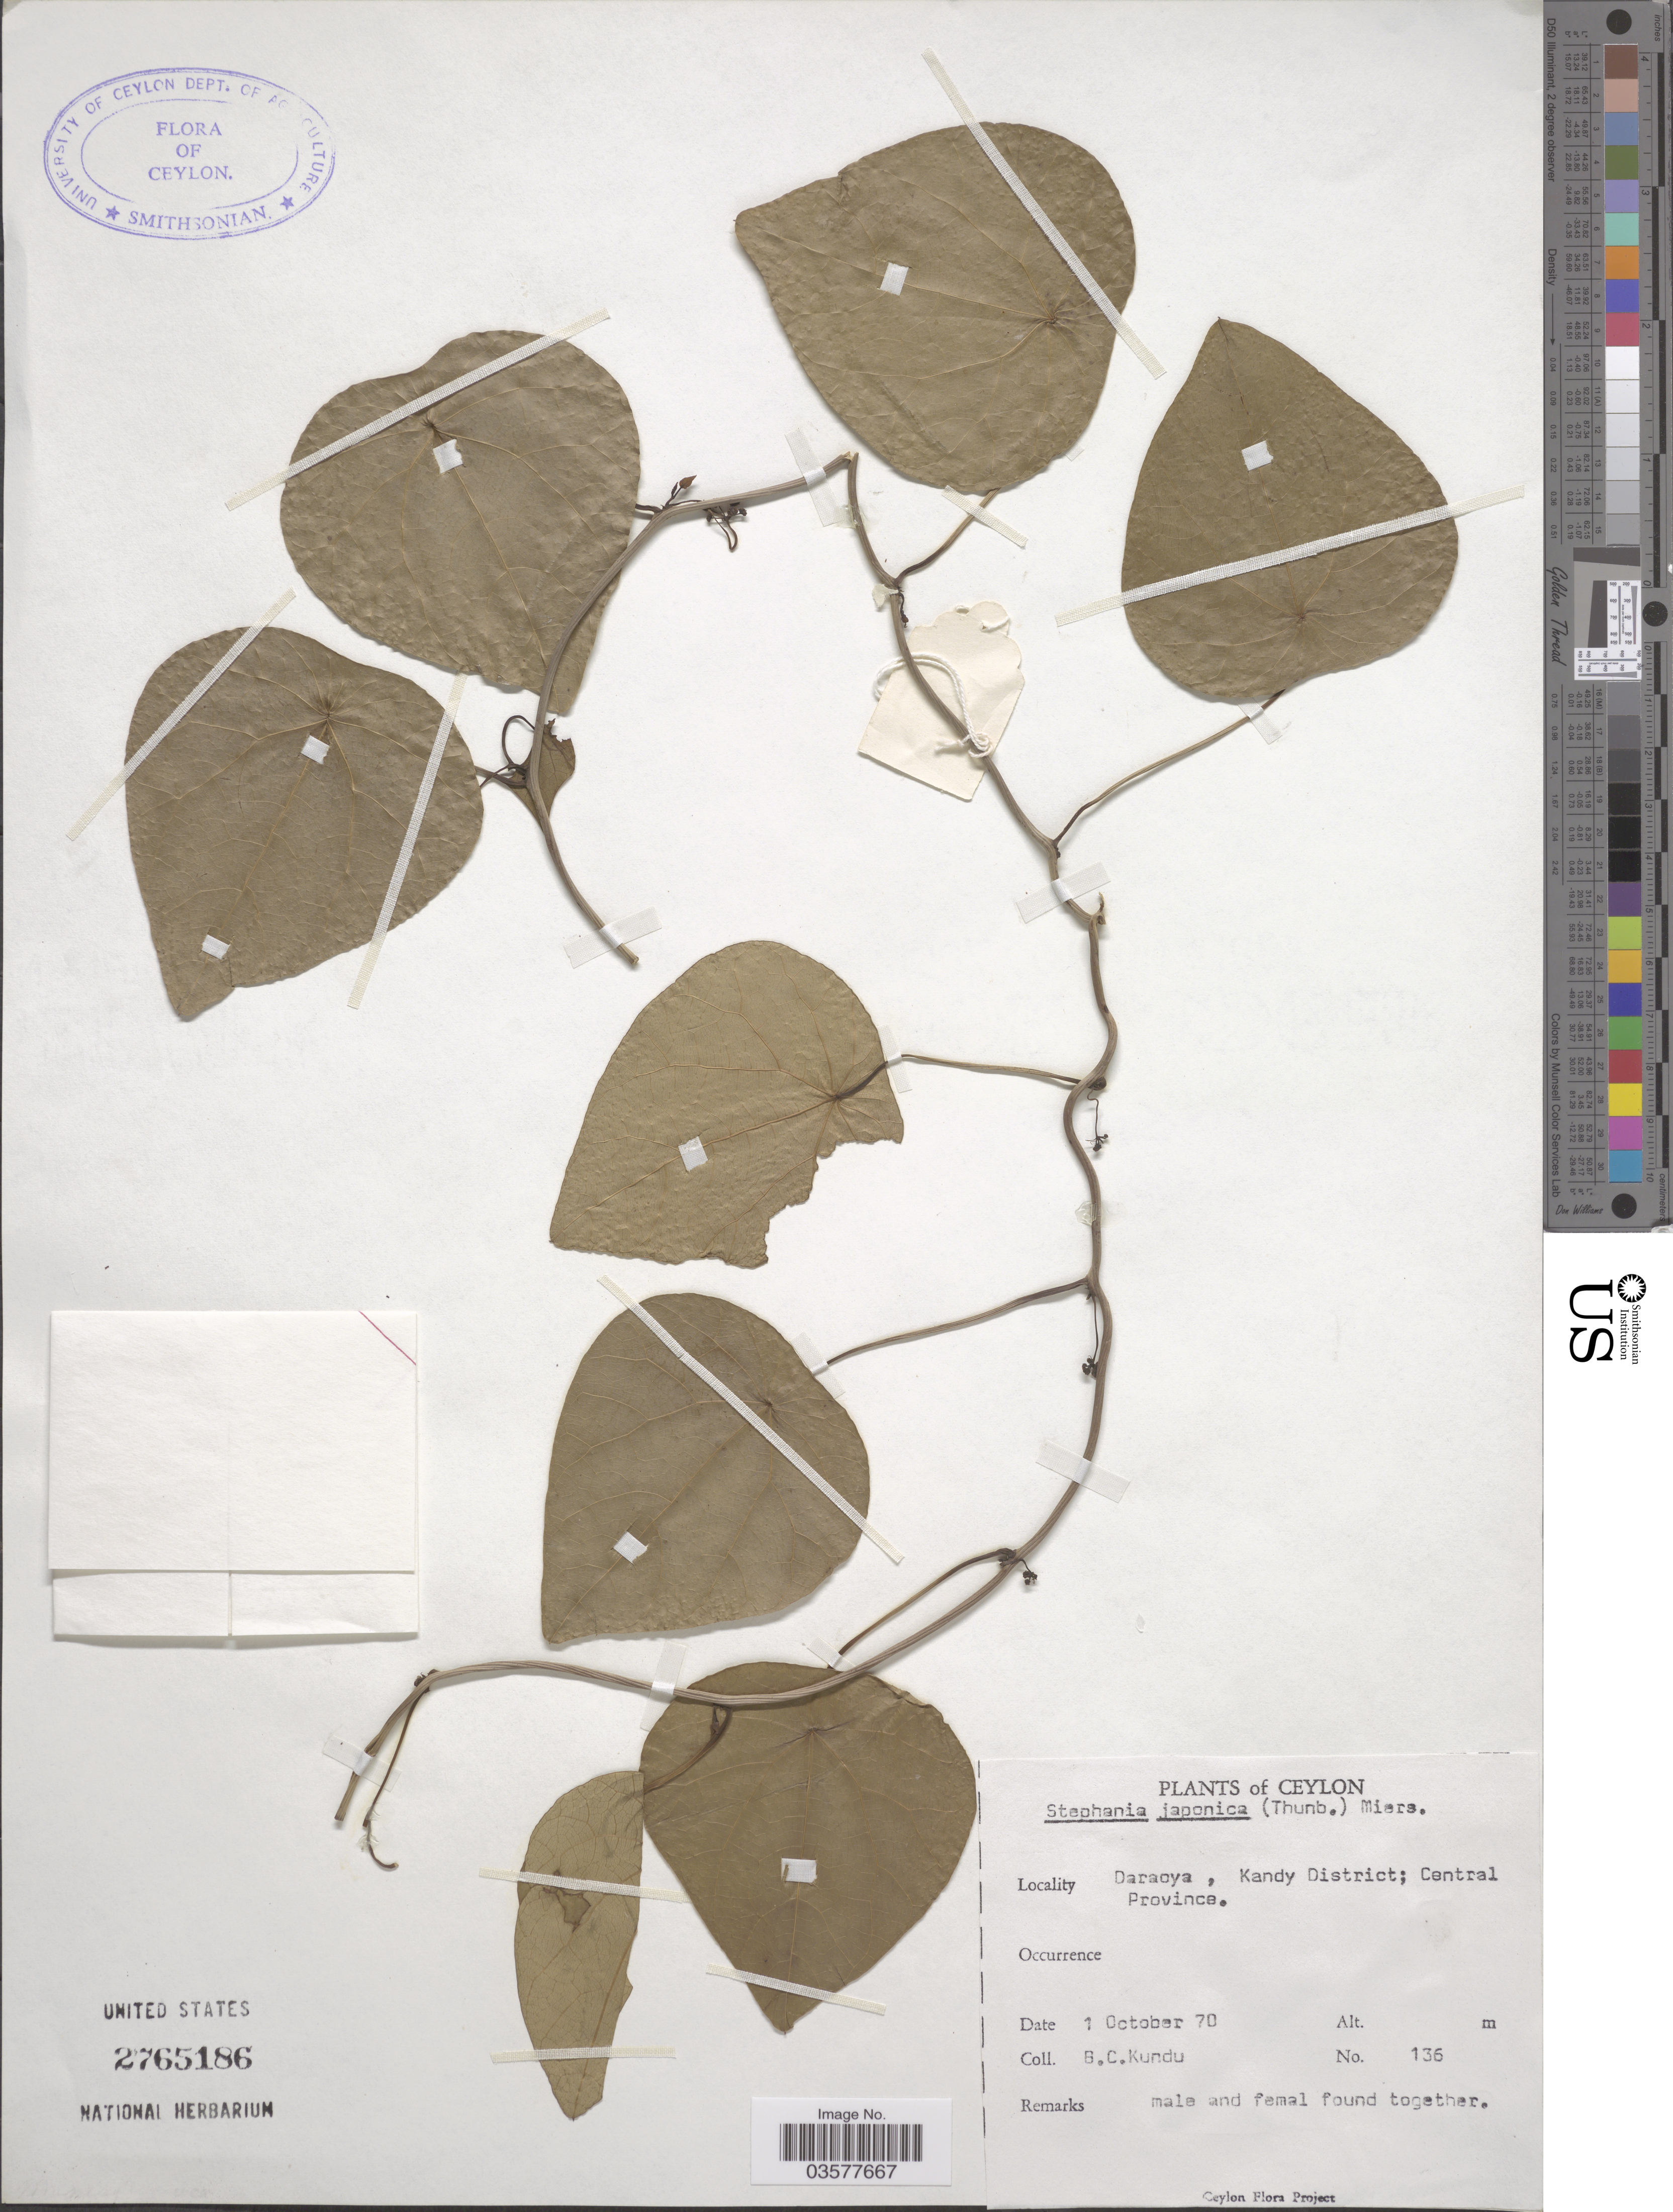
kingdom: Plantae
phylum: Tracheophyta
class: Magnoliopsida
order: Ranunculales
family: Menispermaceae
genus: Stephania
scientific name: Stephania japonica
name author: (Thunb.) Miers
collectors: B. C. Kundu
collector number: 136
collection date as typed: Transcribed d/m/y: 1/10/70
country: Sri Lanka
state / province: Central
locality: Ceylon. Daraoya, Kandy District.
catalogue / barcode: US 2765186